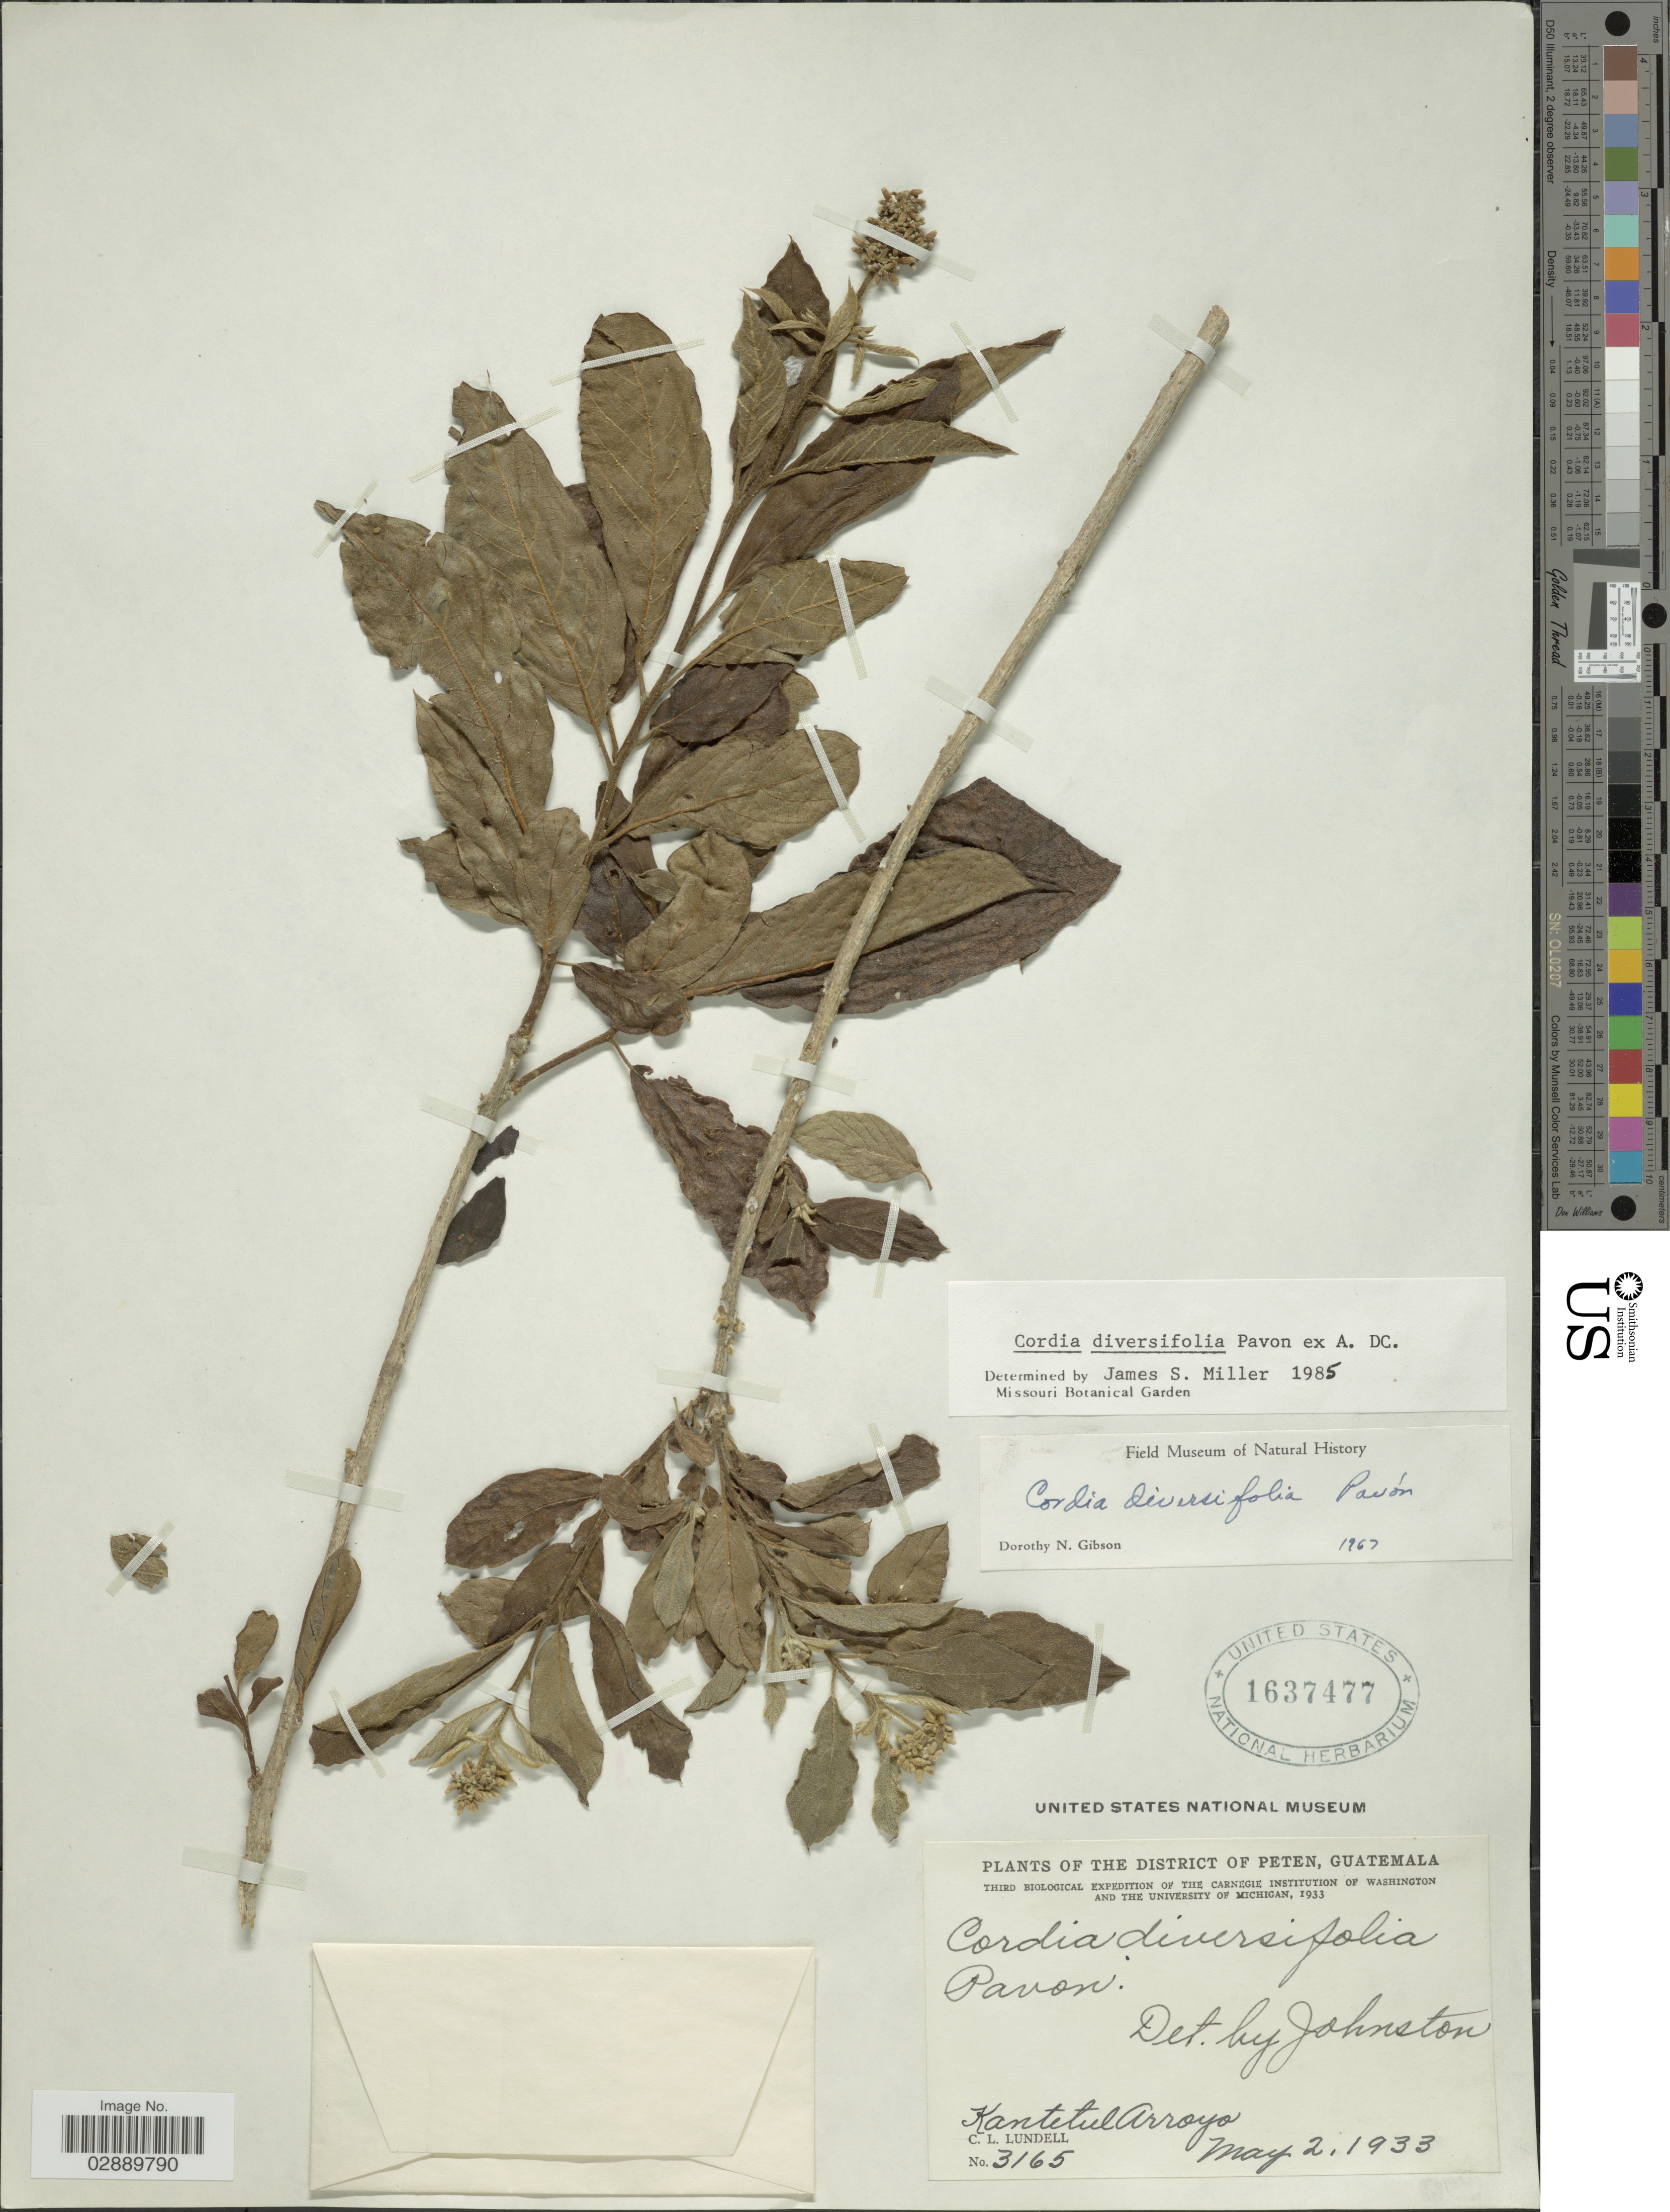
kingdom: Plantae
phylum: Tracheophyta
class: Magnoliopsida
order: Boraginales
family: Cordiaceae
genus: Cordia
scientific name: Cordia diversifolia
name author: Pav. ex DC.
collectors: C. L. Lundell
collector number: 3165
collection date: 1933-05-02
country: Guatemala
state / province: El Petén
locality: The District of Peten. Kantetul Arroyo.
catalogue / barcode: US 1637477